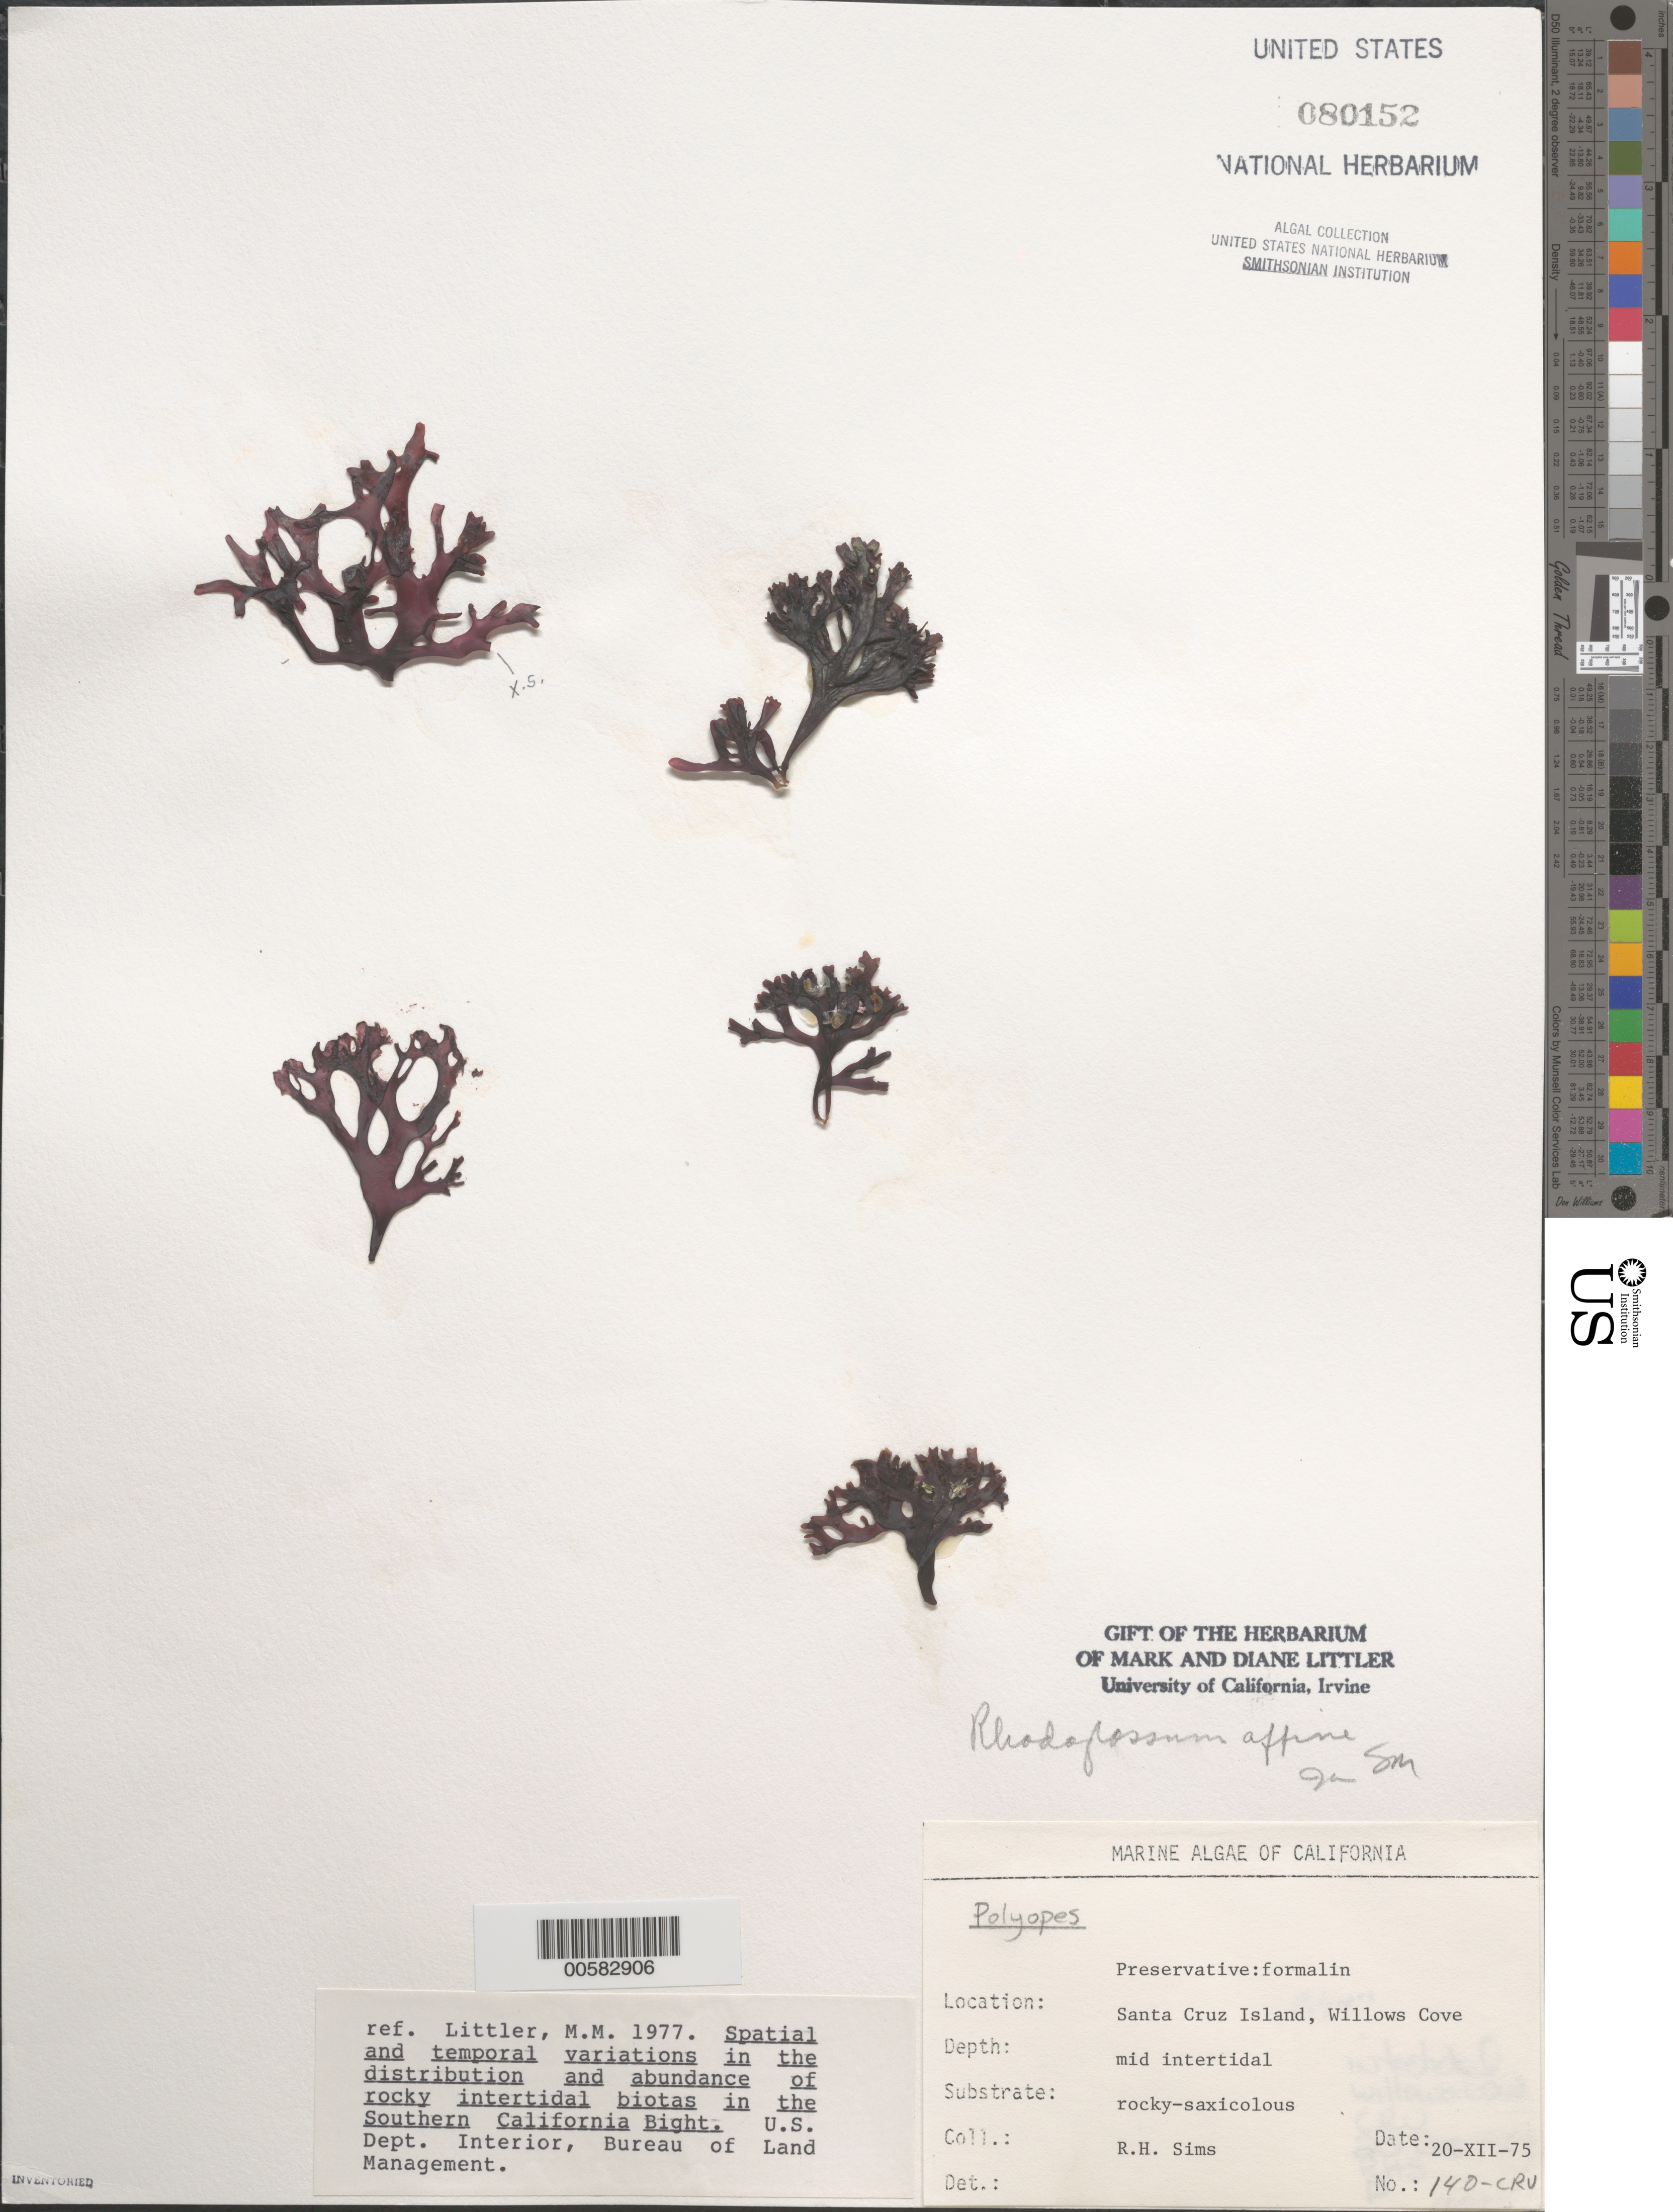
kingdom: Plantae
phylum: Rhodophyta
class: Florideophyceae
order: Gigartinales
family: Gigartinaceae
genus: Mazzaella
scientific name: Mazzaella affinis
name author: (Harvey) Fredericq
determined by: Algae name updating Project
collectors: R. H. Sims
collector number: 140-CRU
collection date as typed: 20 Dec 1975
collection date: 1975-12-20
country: United States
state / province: California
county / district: Santa Barbara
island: Santa Cruz Island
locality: Willows Anchorage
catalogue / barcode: US 80152